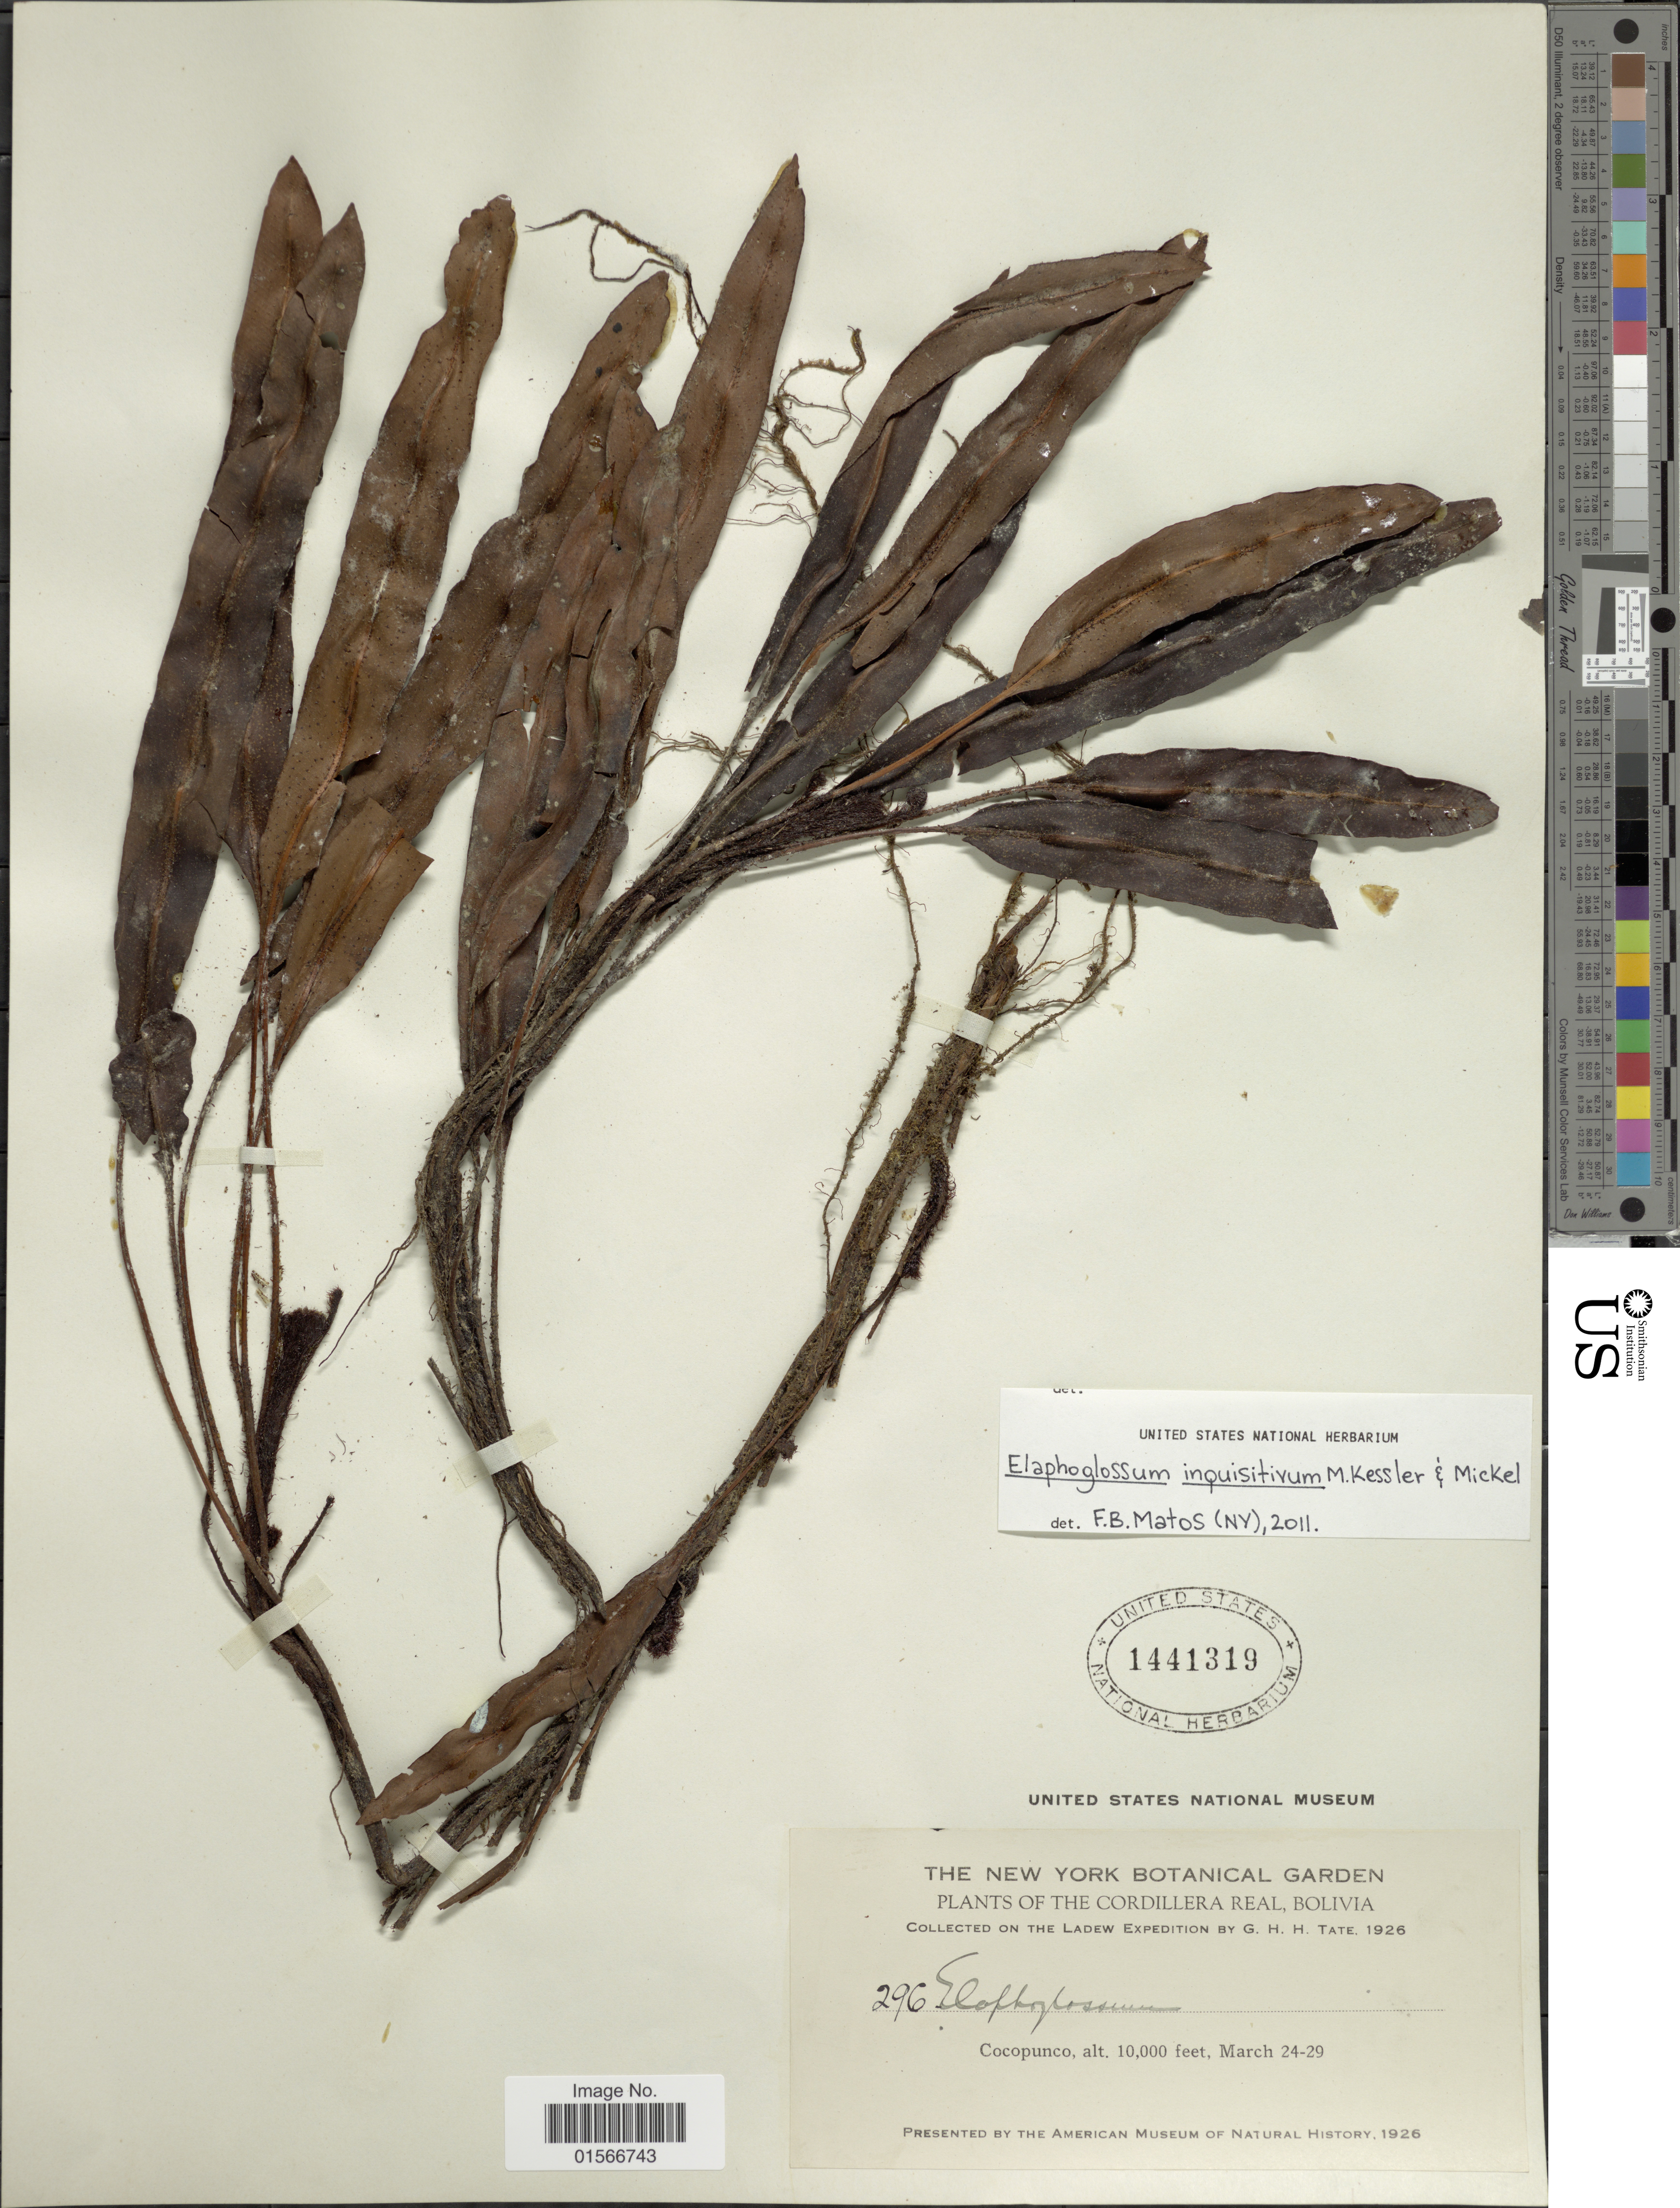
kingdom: Plantae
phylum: Tracheophyta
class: Polypodiopsida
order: Polypodiales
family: Dryopteridaceae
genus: Elaphoglossum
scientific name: Elaphoglossum inquisitivum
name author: M. Kessler & Mickel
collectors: G. H. H.Tate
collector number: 296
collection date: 1926-03-24/1926-03-29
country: Bolivia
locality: The Cordillera Real, Cocopunco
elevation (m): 3048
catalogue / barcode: US 1441319